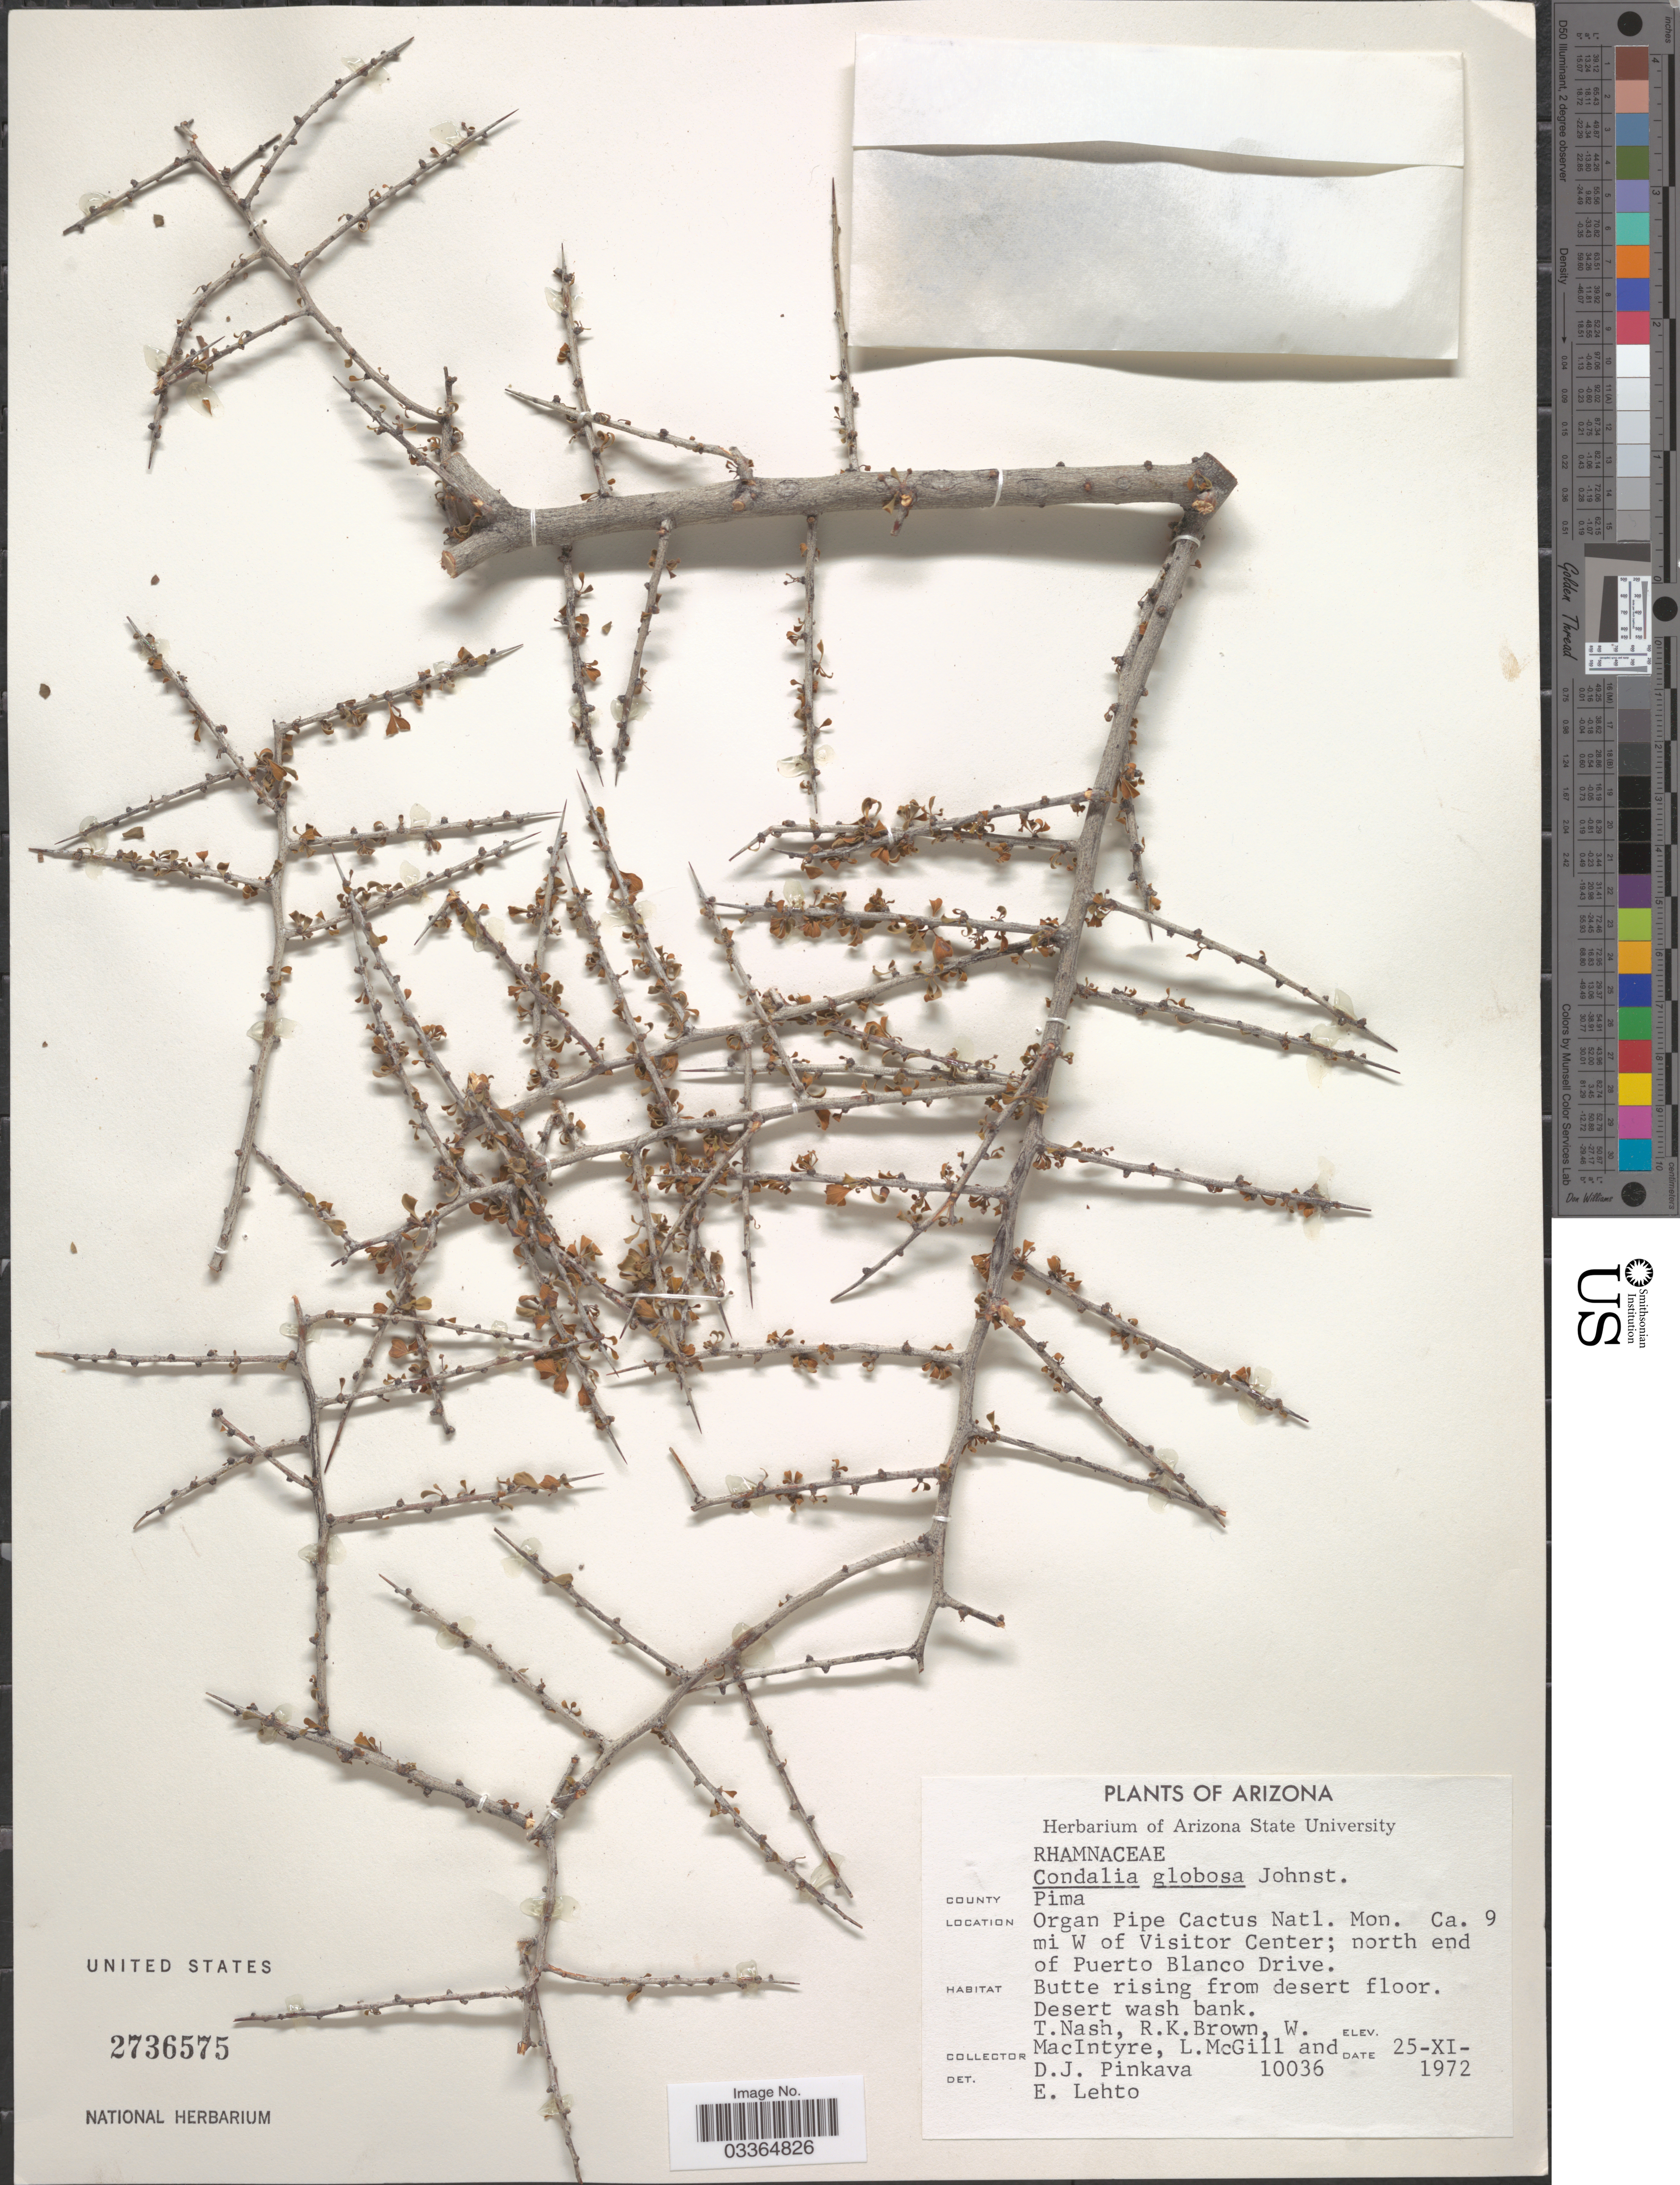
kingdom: Plantae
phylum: Tracheophyta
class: Magnoliopsida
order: Rosales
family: Rhamnaceae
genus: Condalia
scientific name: Condalia globosa var. pubescens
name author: I.M. Johnst.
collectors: T. Nash, R. K. Brown, W. Macintyre, L. McGill & D. J. Pinkava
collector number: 10036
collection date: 1972-11-25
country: United States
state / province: Arizona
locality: County Pima. Organ Pipe Cactus Natl. Mon. Ca. 9 mi W of Visitor Center; north end of Puerto Blanco Drive.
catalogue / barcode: US 2736575